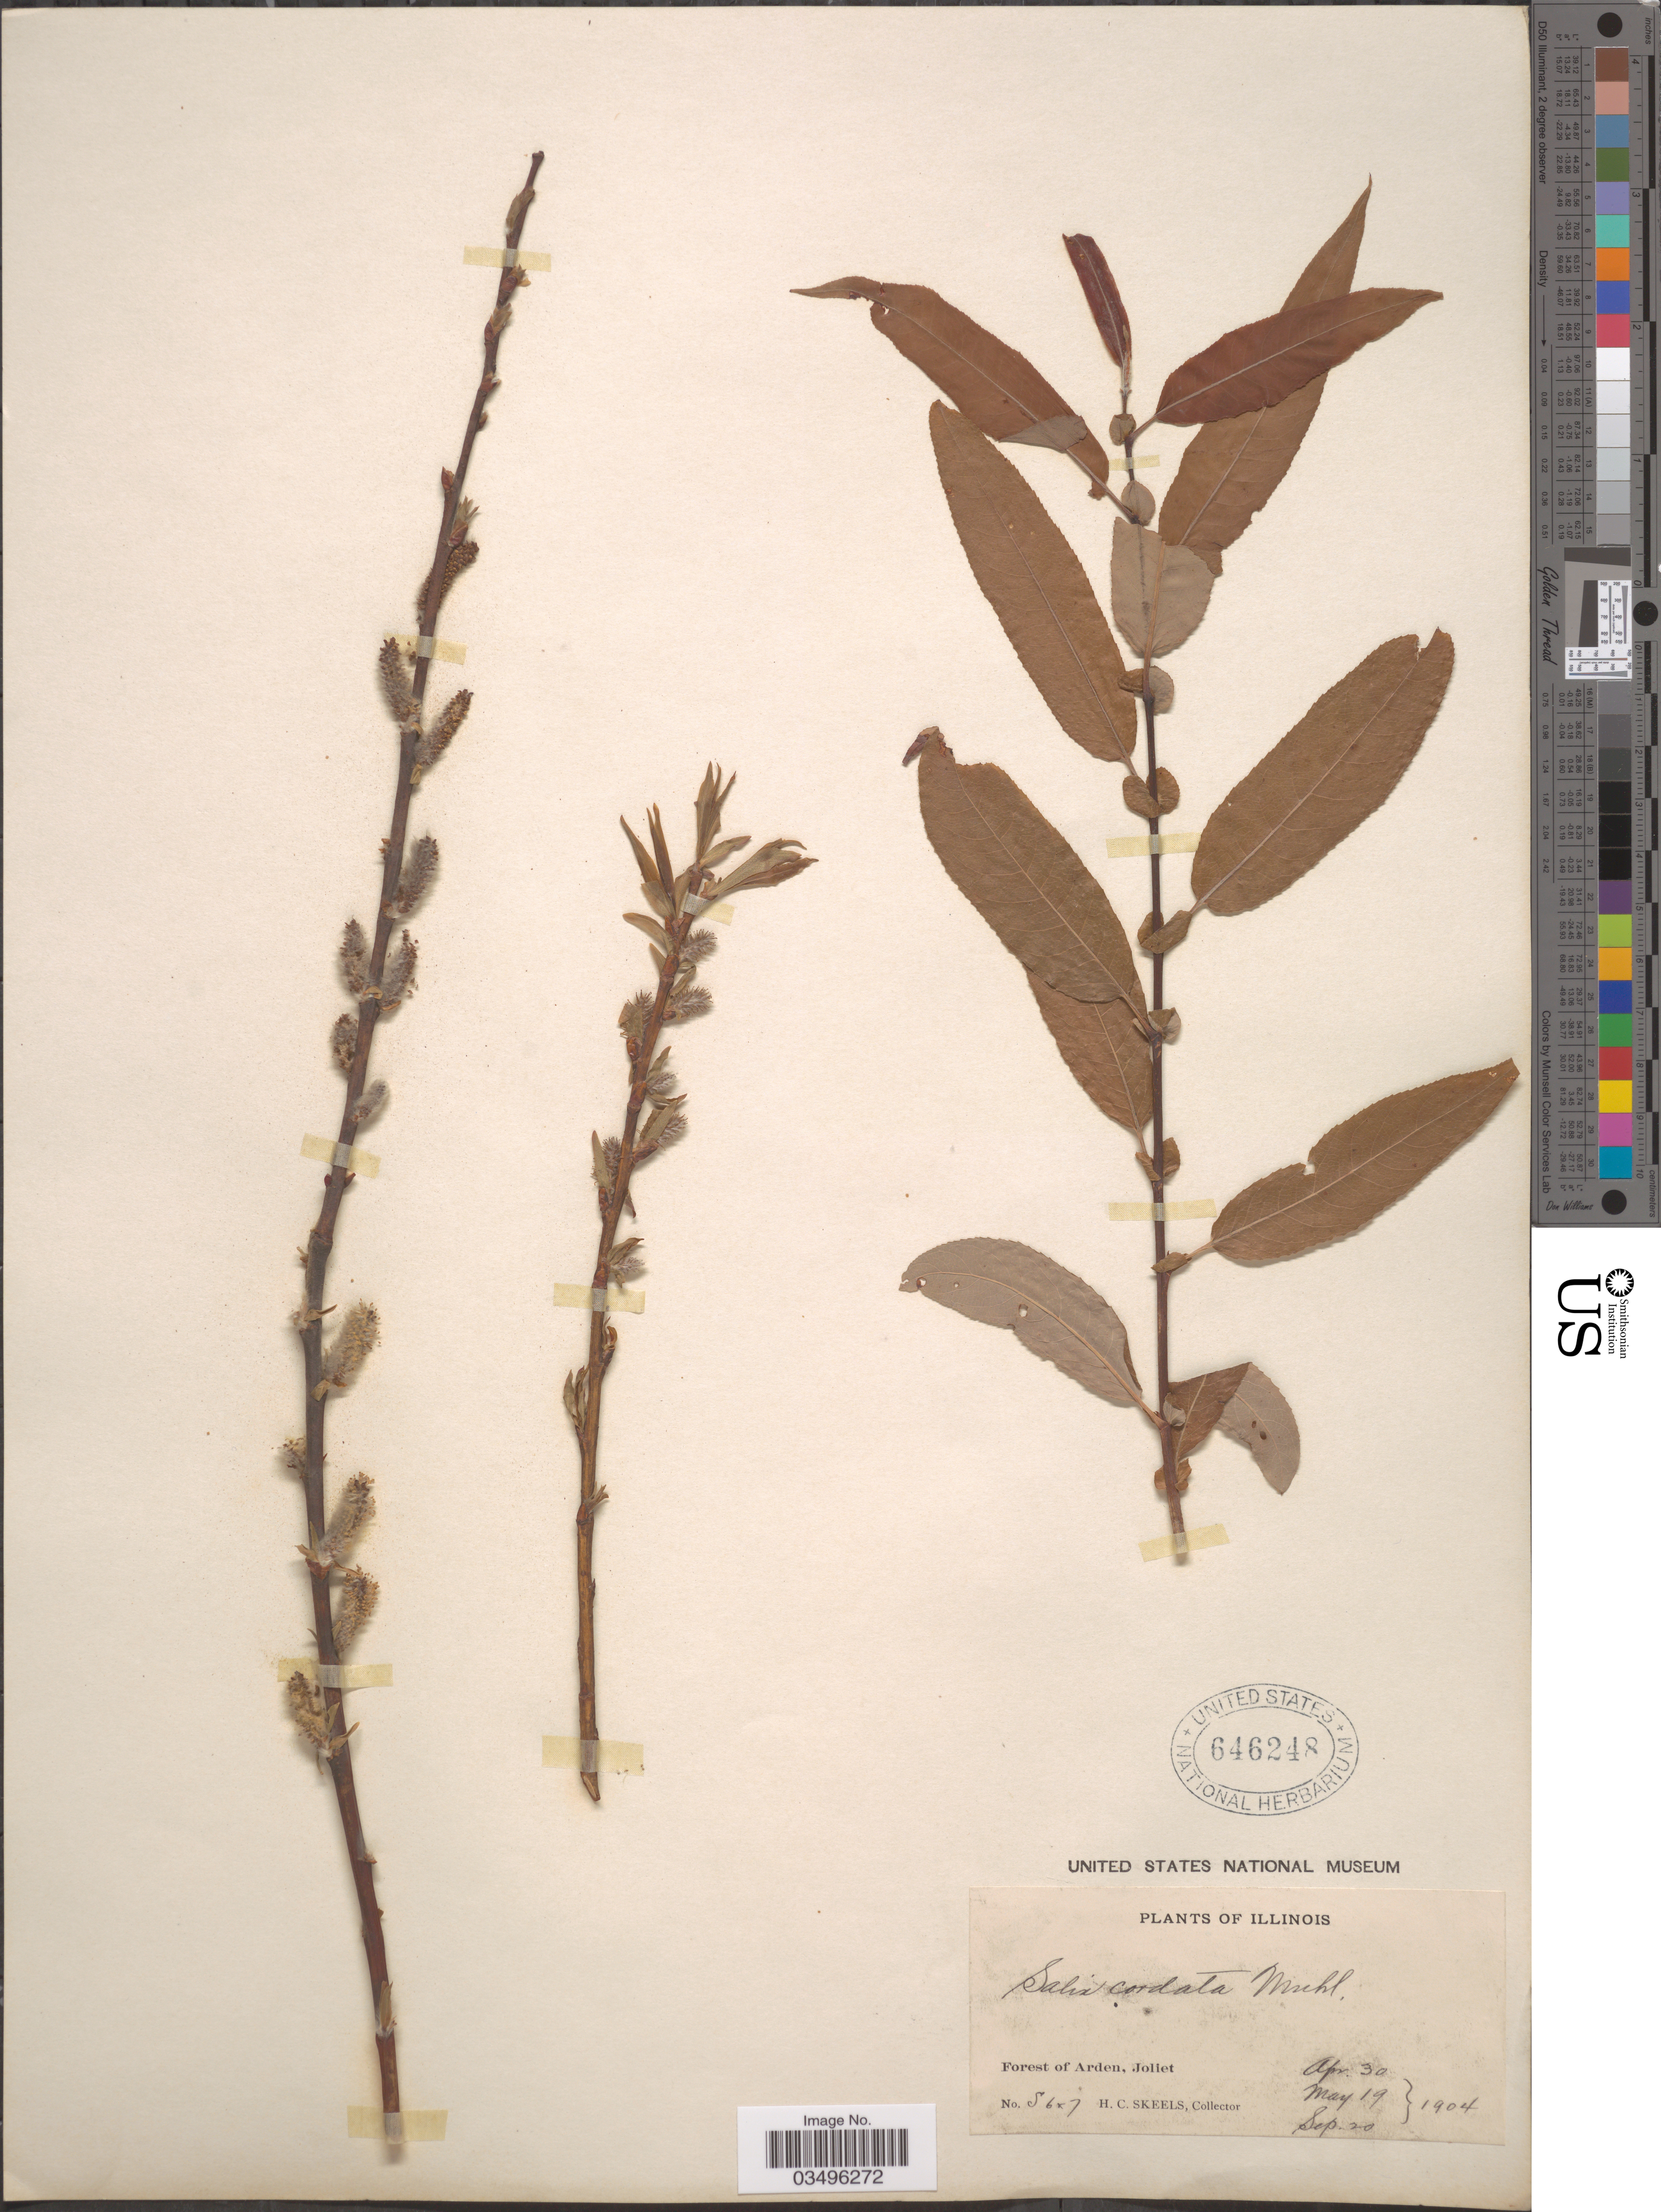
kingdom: Plantae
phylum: Tracheophyta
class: Magnoliopsida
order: Malpighiales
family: Salicaceae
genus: Salix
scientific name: Salix cordata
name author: Michx.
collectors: H. Skeels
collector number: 567*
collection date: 1904-04-30/1904-09-20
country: United States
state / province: Illinois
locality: Forest of Arden, Joliet.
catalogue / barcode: US 646248